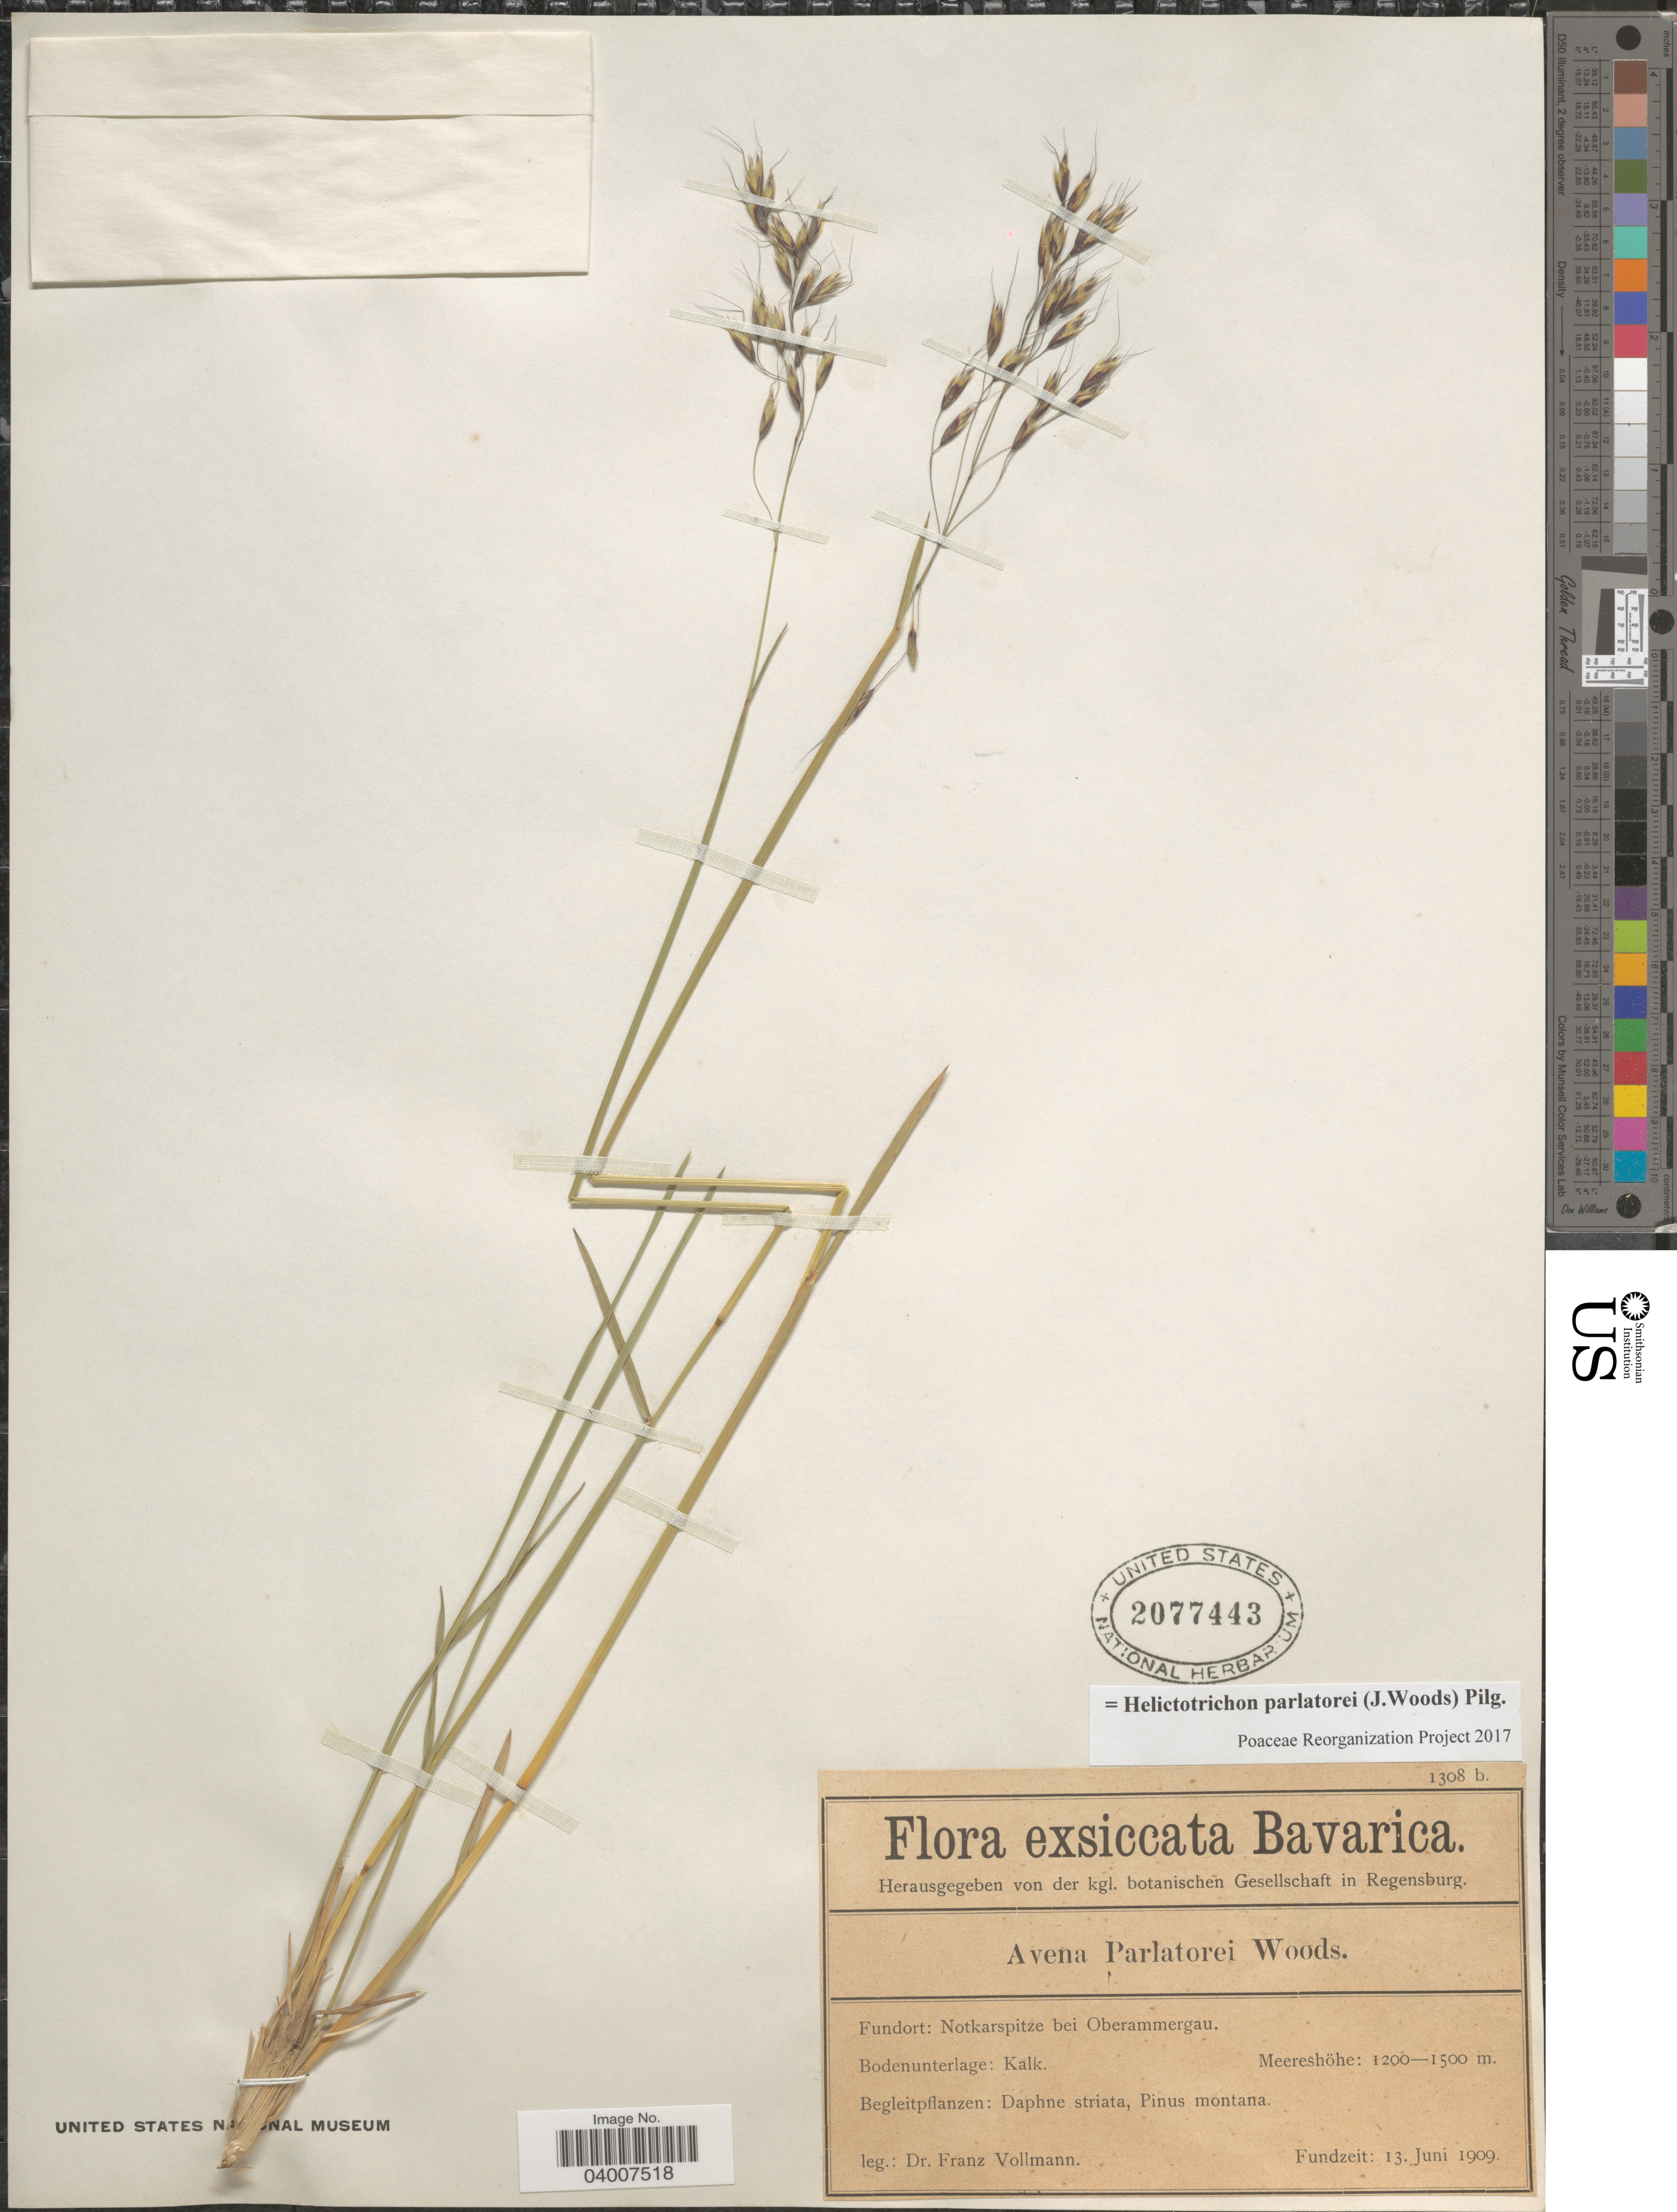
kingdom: Plantae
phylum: Tracheophyta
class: Liliopsida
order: Poales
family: Poaceae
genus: Helictotrichon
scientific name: Helictotrichon parlatorei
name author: (J. Woods) Pilg.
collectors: F. Vollmann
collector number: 1308b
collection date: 1909-06-13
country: Germany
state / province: Bayern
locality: Fundort: Notkarspitze bei Oberammergau.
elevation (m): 1200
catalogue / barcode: US 2077443